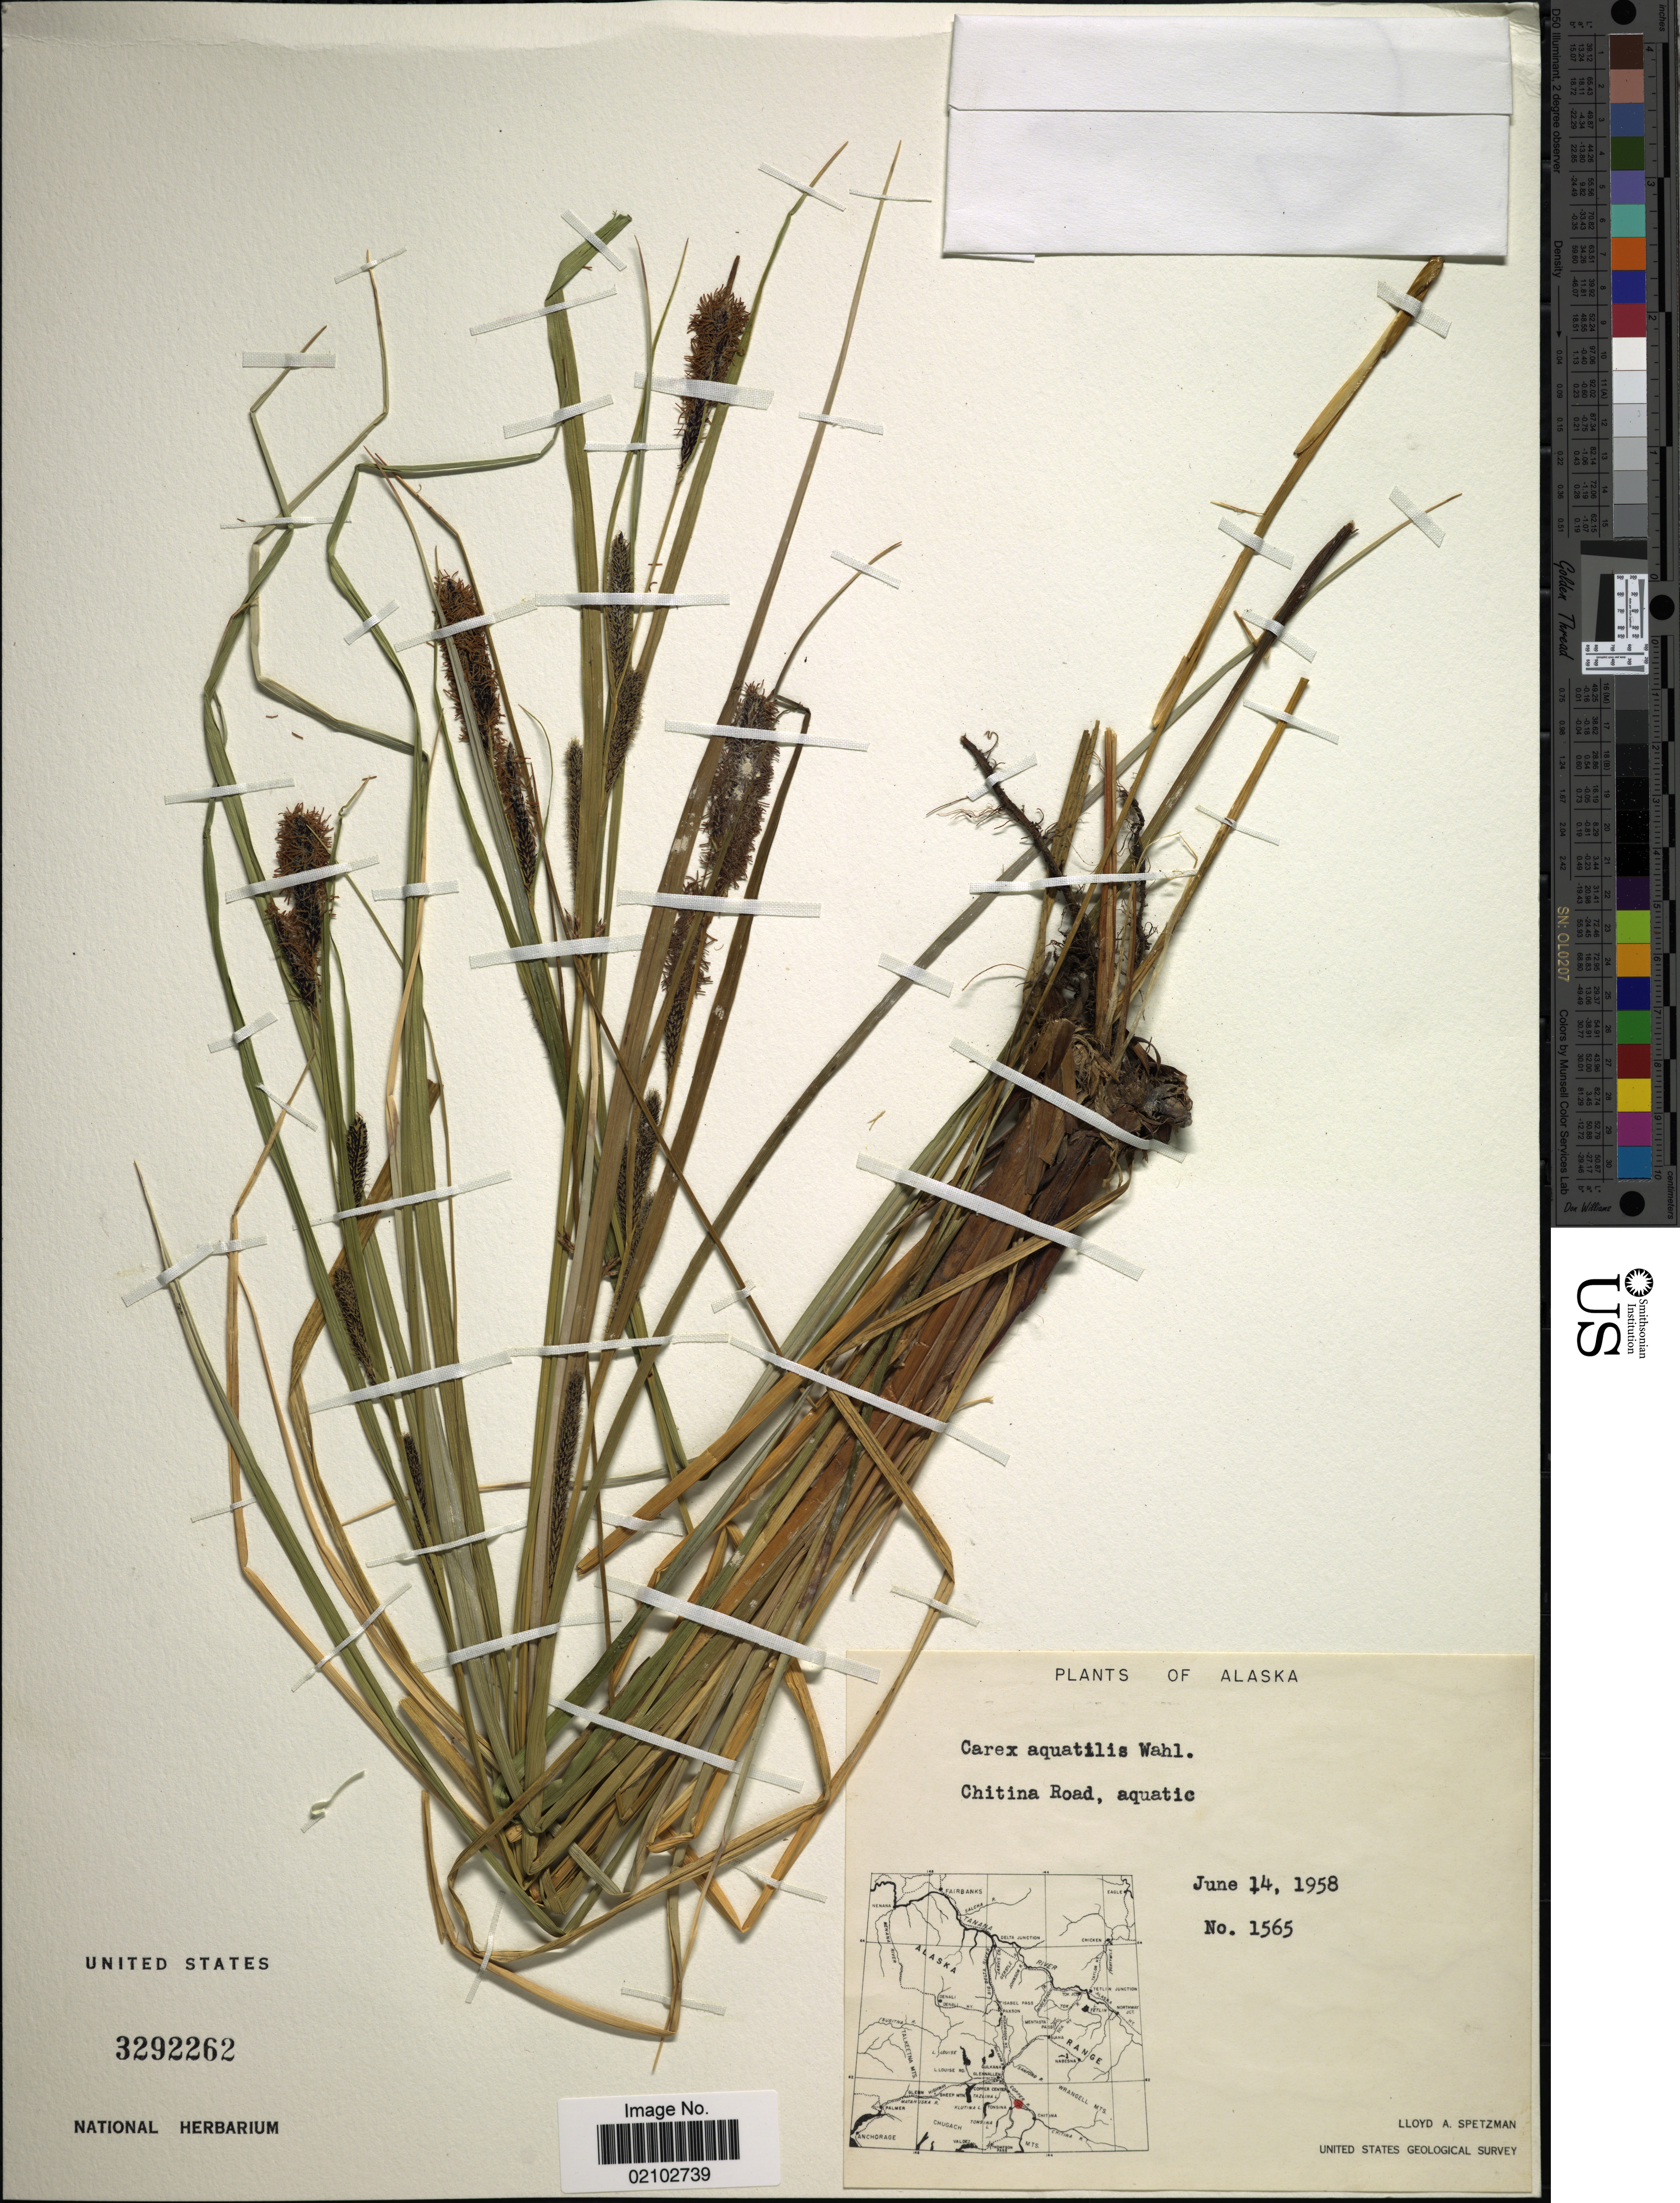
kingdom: Plantae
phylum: Tracheophyta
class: Liliopsida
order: Poales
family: Cyperaceae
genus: Carex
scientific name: Carex aquatilis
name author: Wahlenb.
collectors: L. Spetzman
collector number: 1565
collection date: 1958-06-14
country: United States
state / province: Alaska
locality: Chitina Road, aquatic.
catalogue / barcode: US 3292262